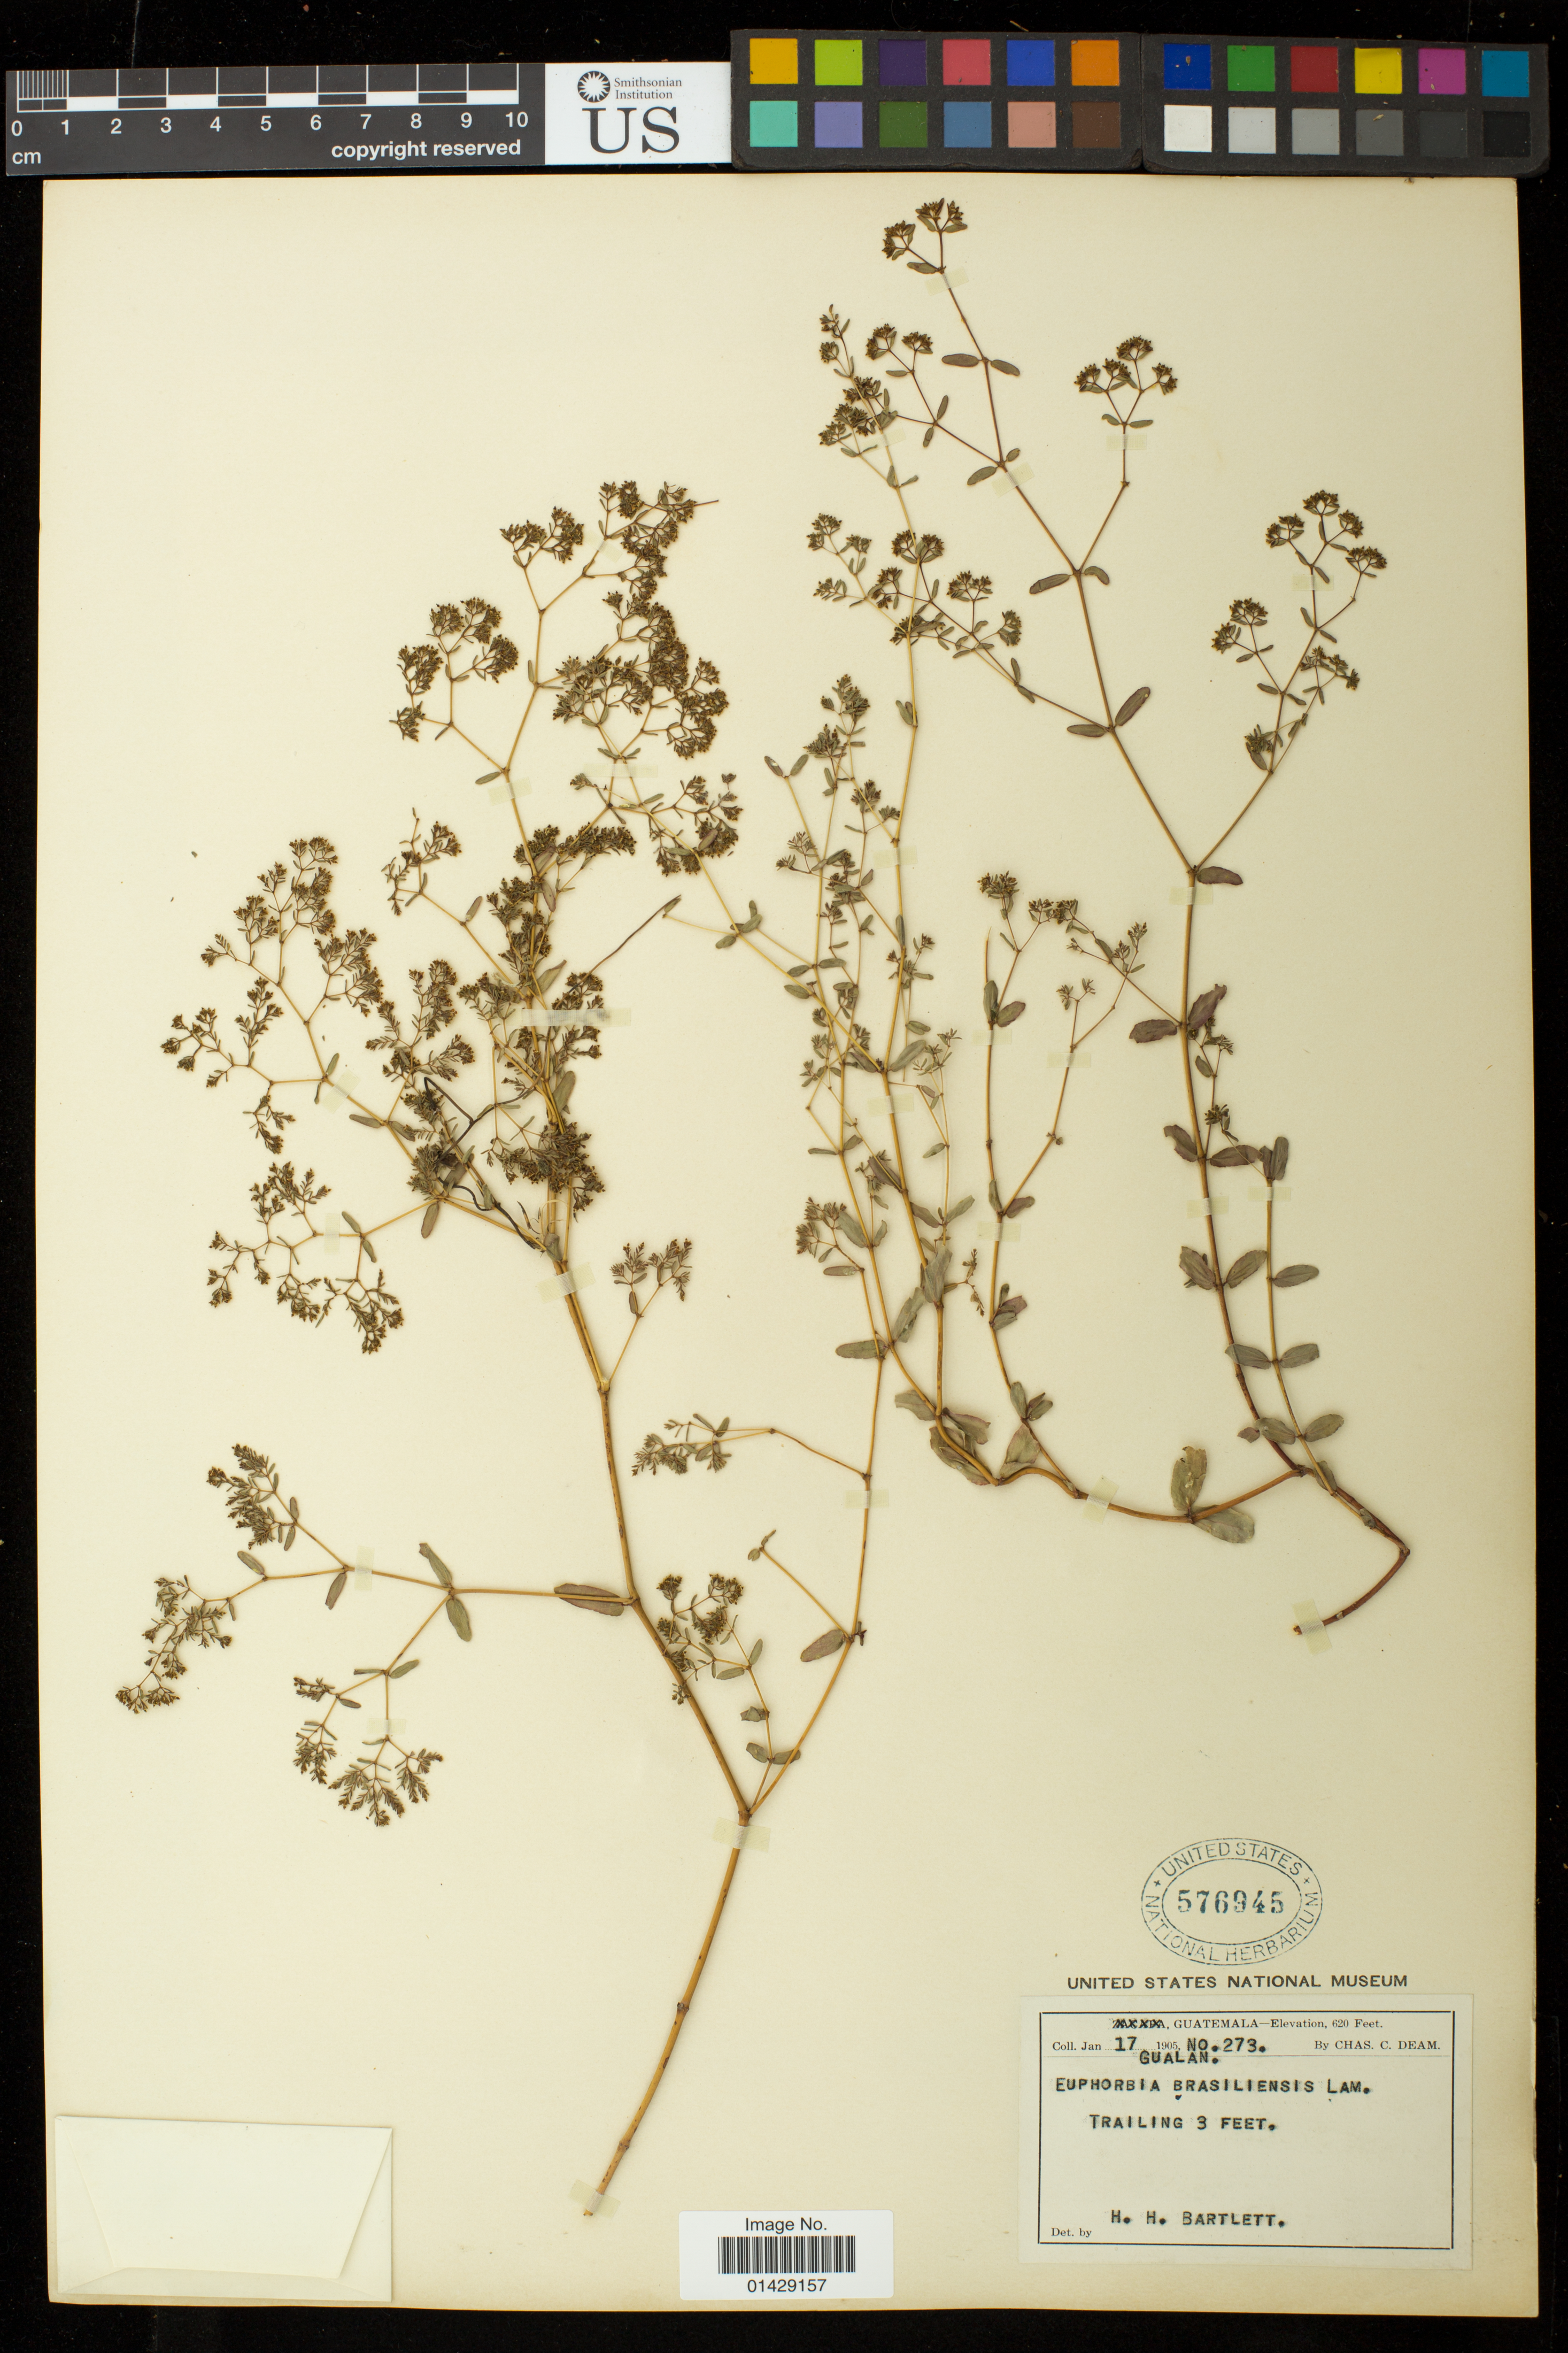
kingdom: Plantae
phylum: Tracheophyta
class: Magnoliopsida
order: Malpighiales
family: Euphorbiaceae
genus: Euphorbia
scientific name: Euphorbia hyssopifolia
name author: L.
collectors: C. C. Deam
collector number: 273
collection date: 1905-01-17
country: Guatemala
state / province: Zacapa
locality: Gualan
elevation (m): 189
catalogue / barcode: US 576945